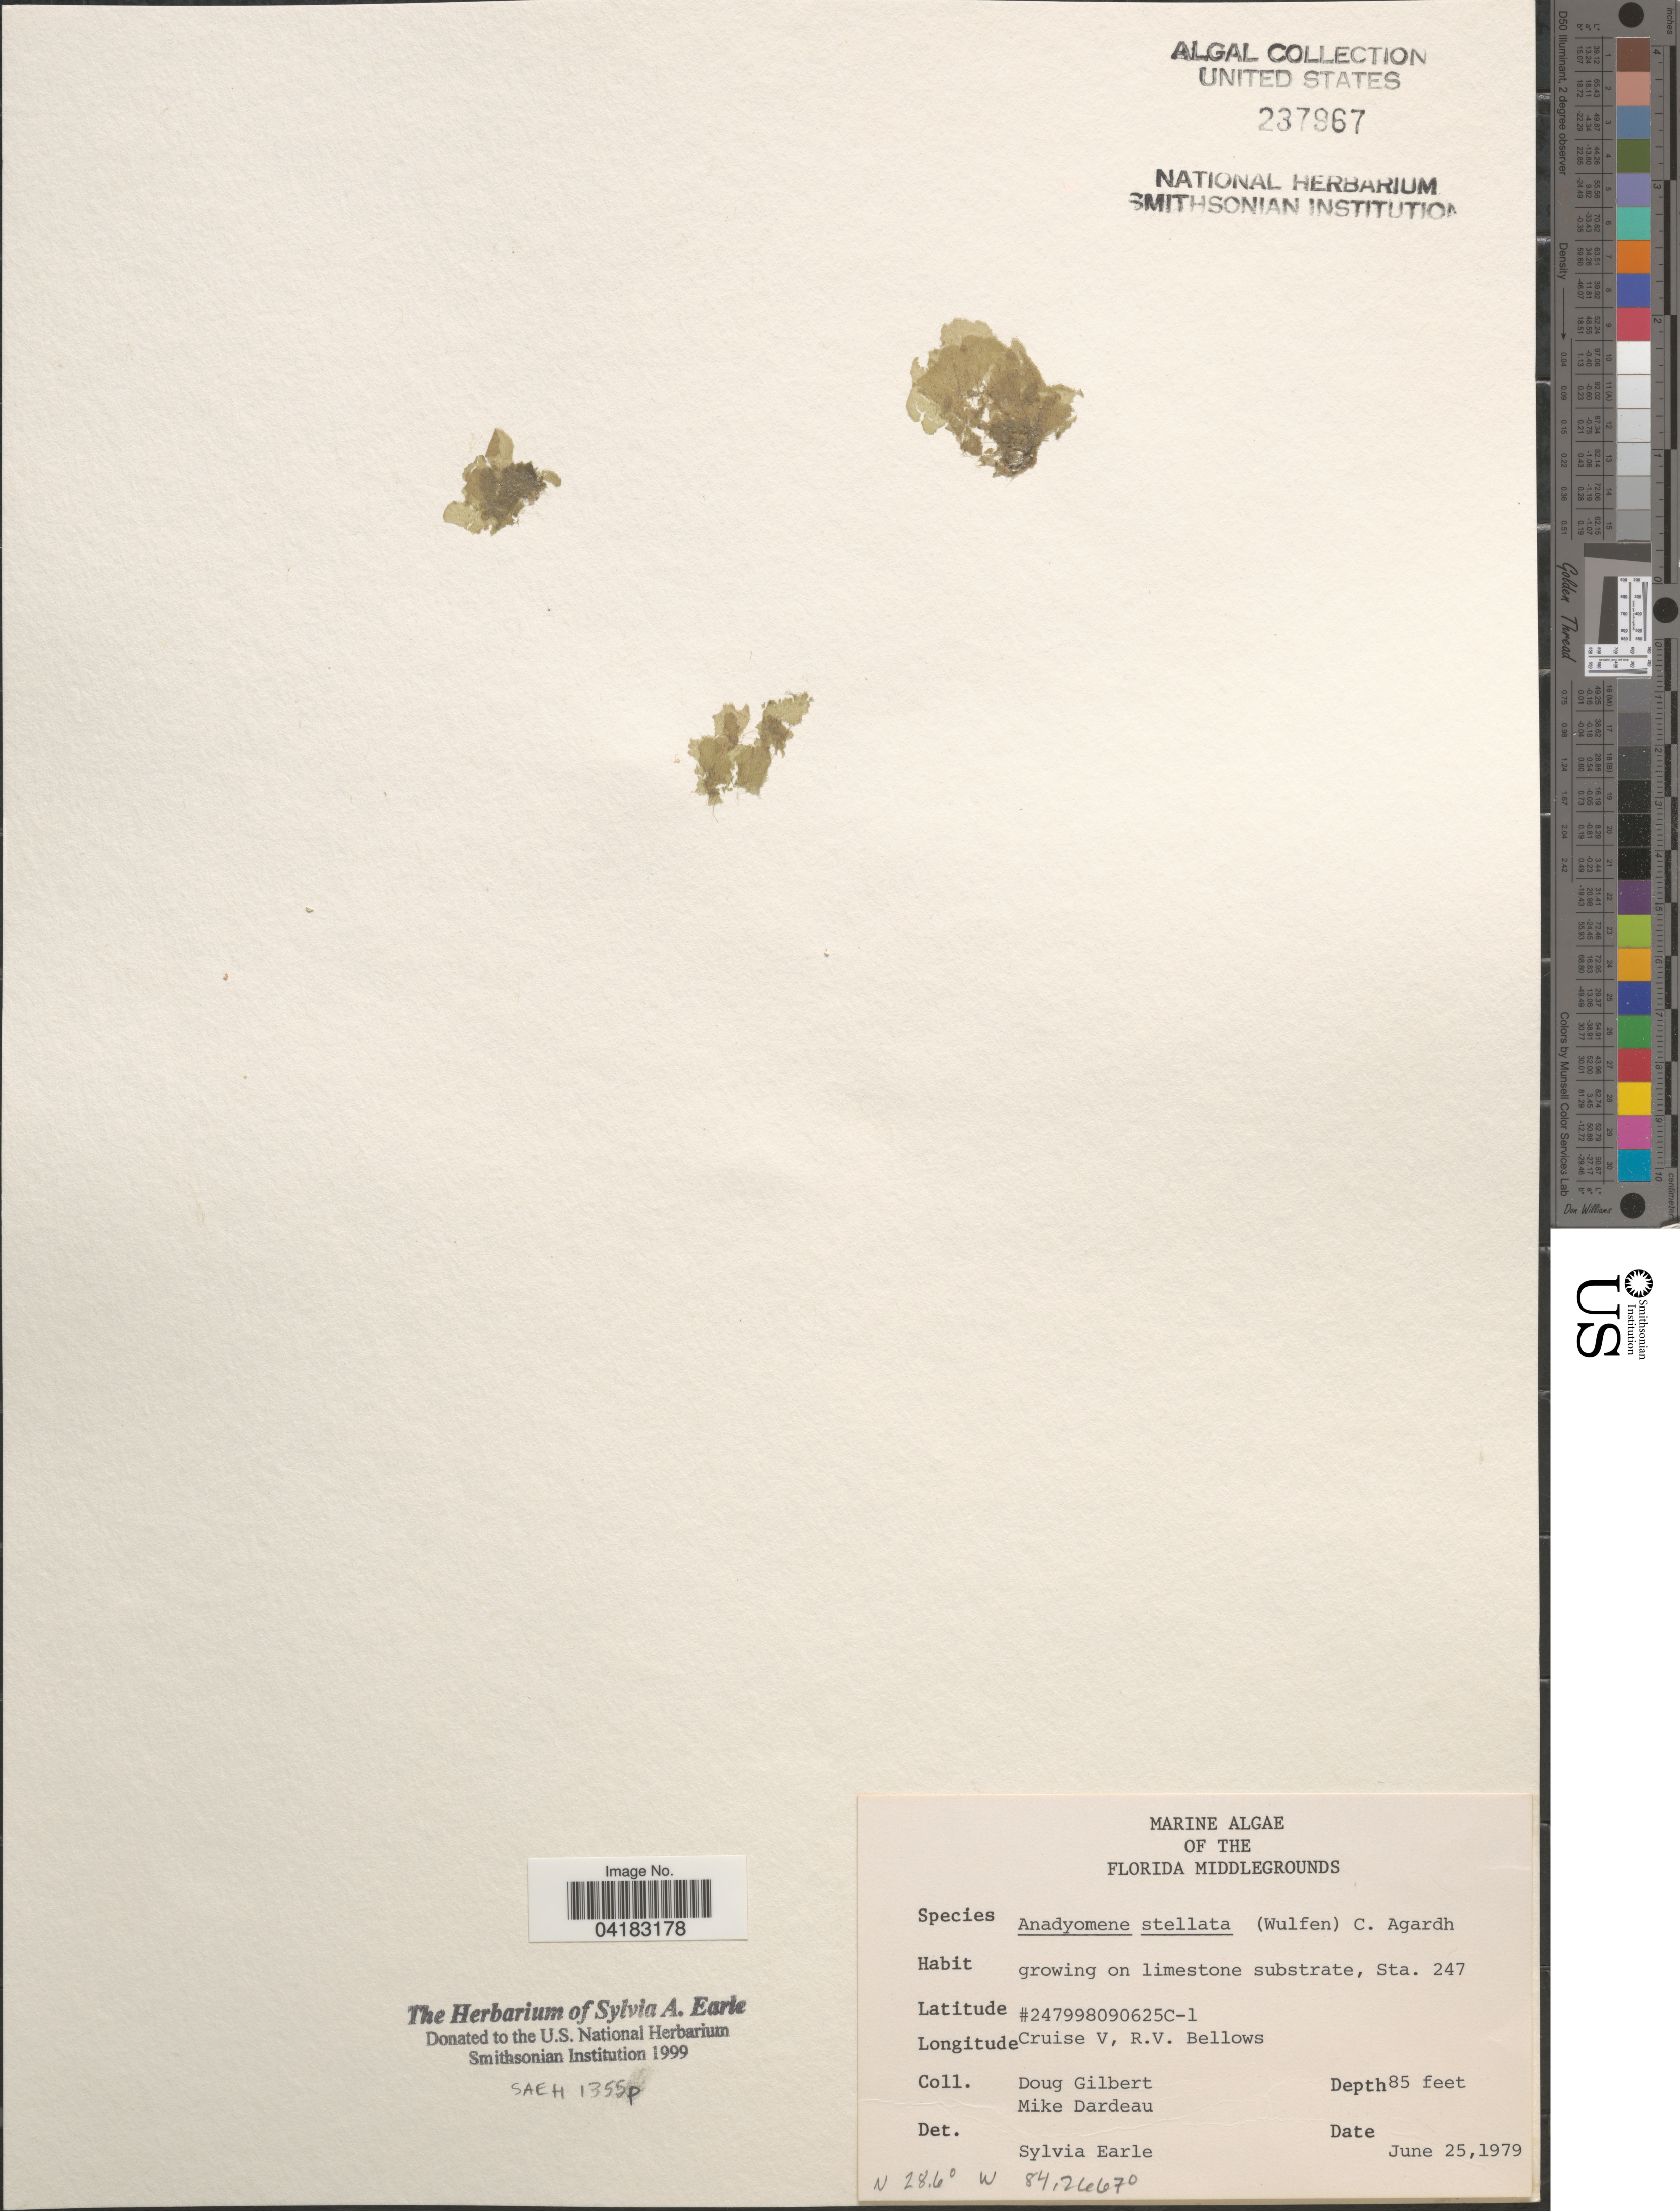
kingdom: Plantae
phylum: Chlorophyta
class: Ulvophyceae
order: Cladophorales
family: Anadyomenaceae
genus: Anadyomene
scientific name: Anadyomene stellata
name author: (Wulfen) C. Agardh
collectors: D. Gilbert & M. Dardeau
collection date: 1979-06-25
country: United States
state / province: Florida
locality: Florida Middlegrounds. Sta. 247. #247998090625C-1. Cruise V, R.V. Bellows.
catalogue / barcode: US 237967